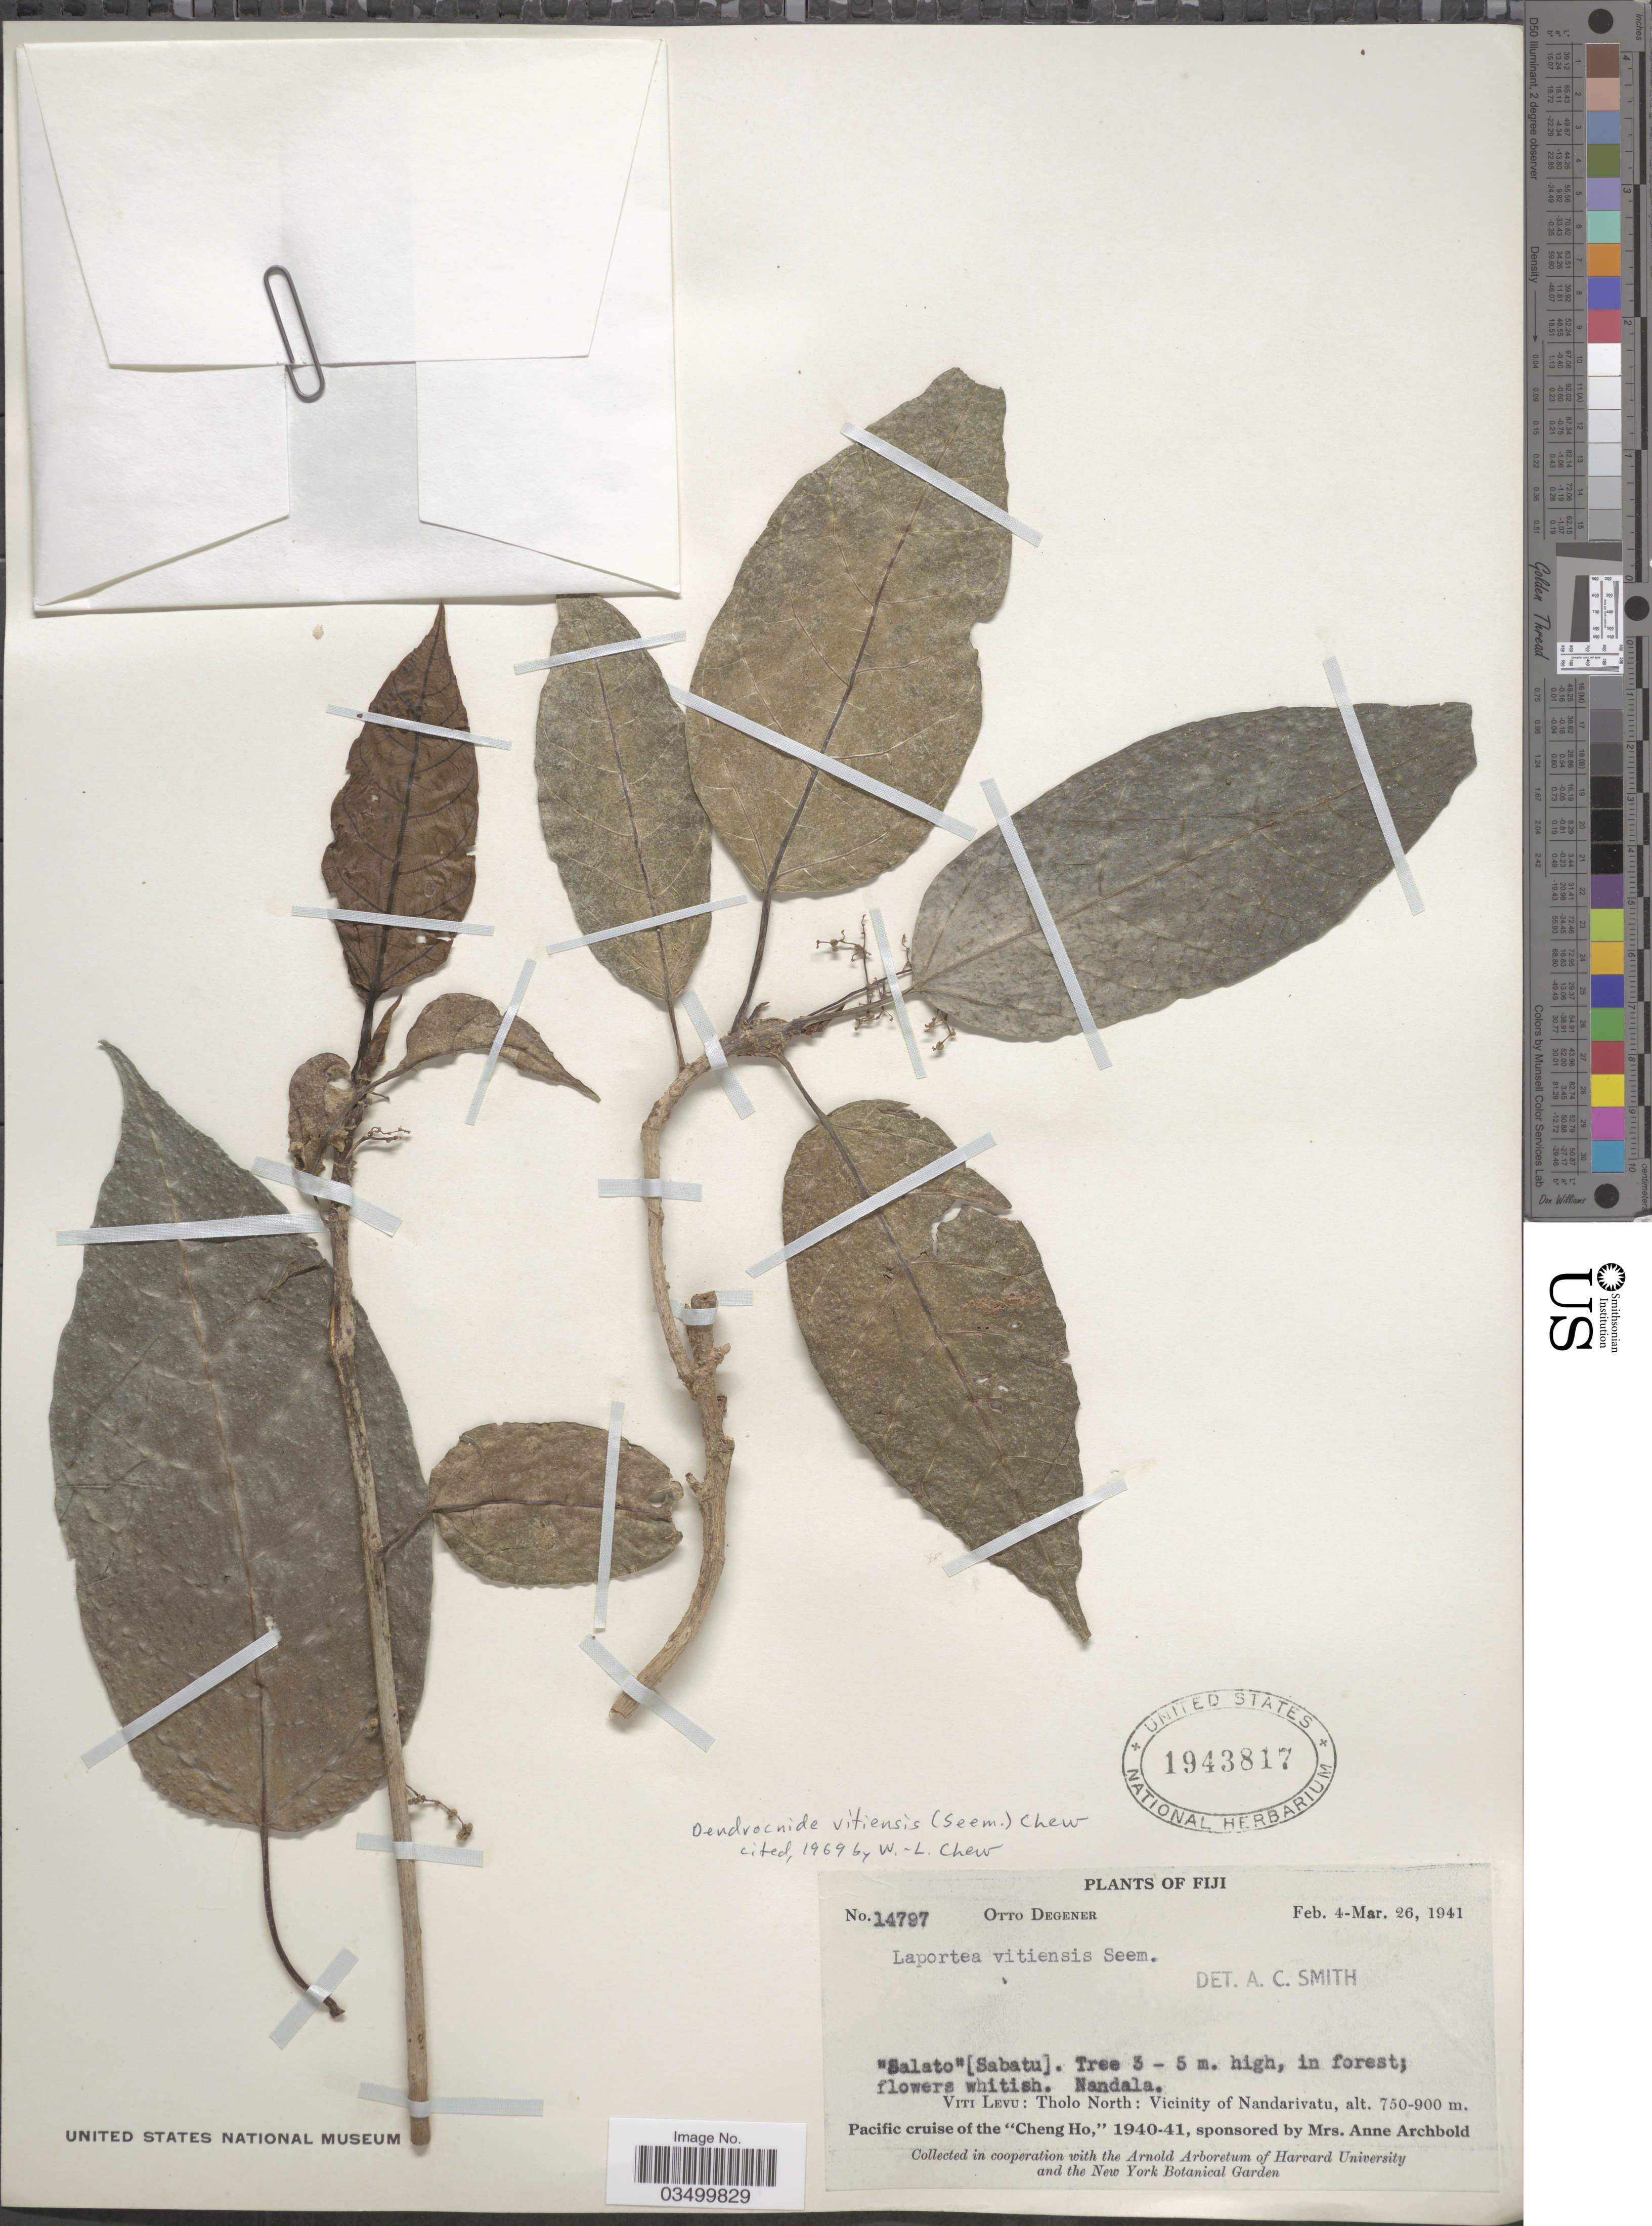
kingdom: Plantae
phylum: Tracheophyta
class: Magnoliopsida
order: Rosales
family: Urticaceae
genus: Dendrocnide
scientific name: Dendrocnide vitiensis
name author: (Seem.) Chew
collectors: O. Degener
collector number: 14797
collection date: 1941-02-04/1941-03-26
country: Fiji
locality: Viti Levu: Tholo North: Vicinity of Nandarivatu.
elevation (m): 750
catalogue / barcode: US 1943817